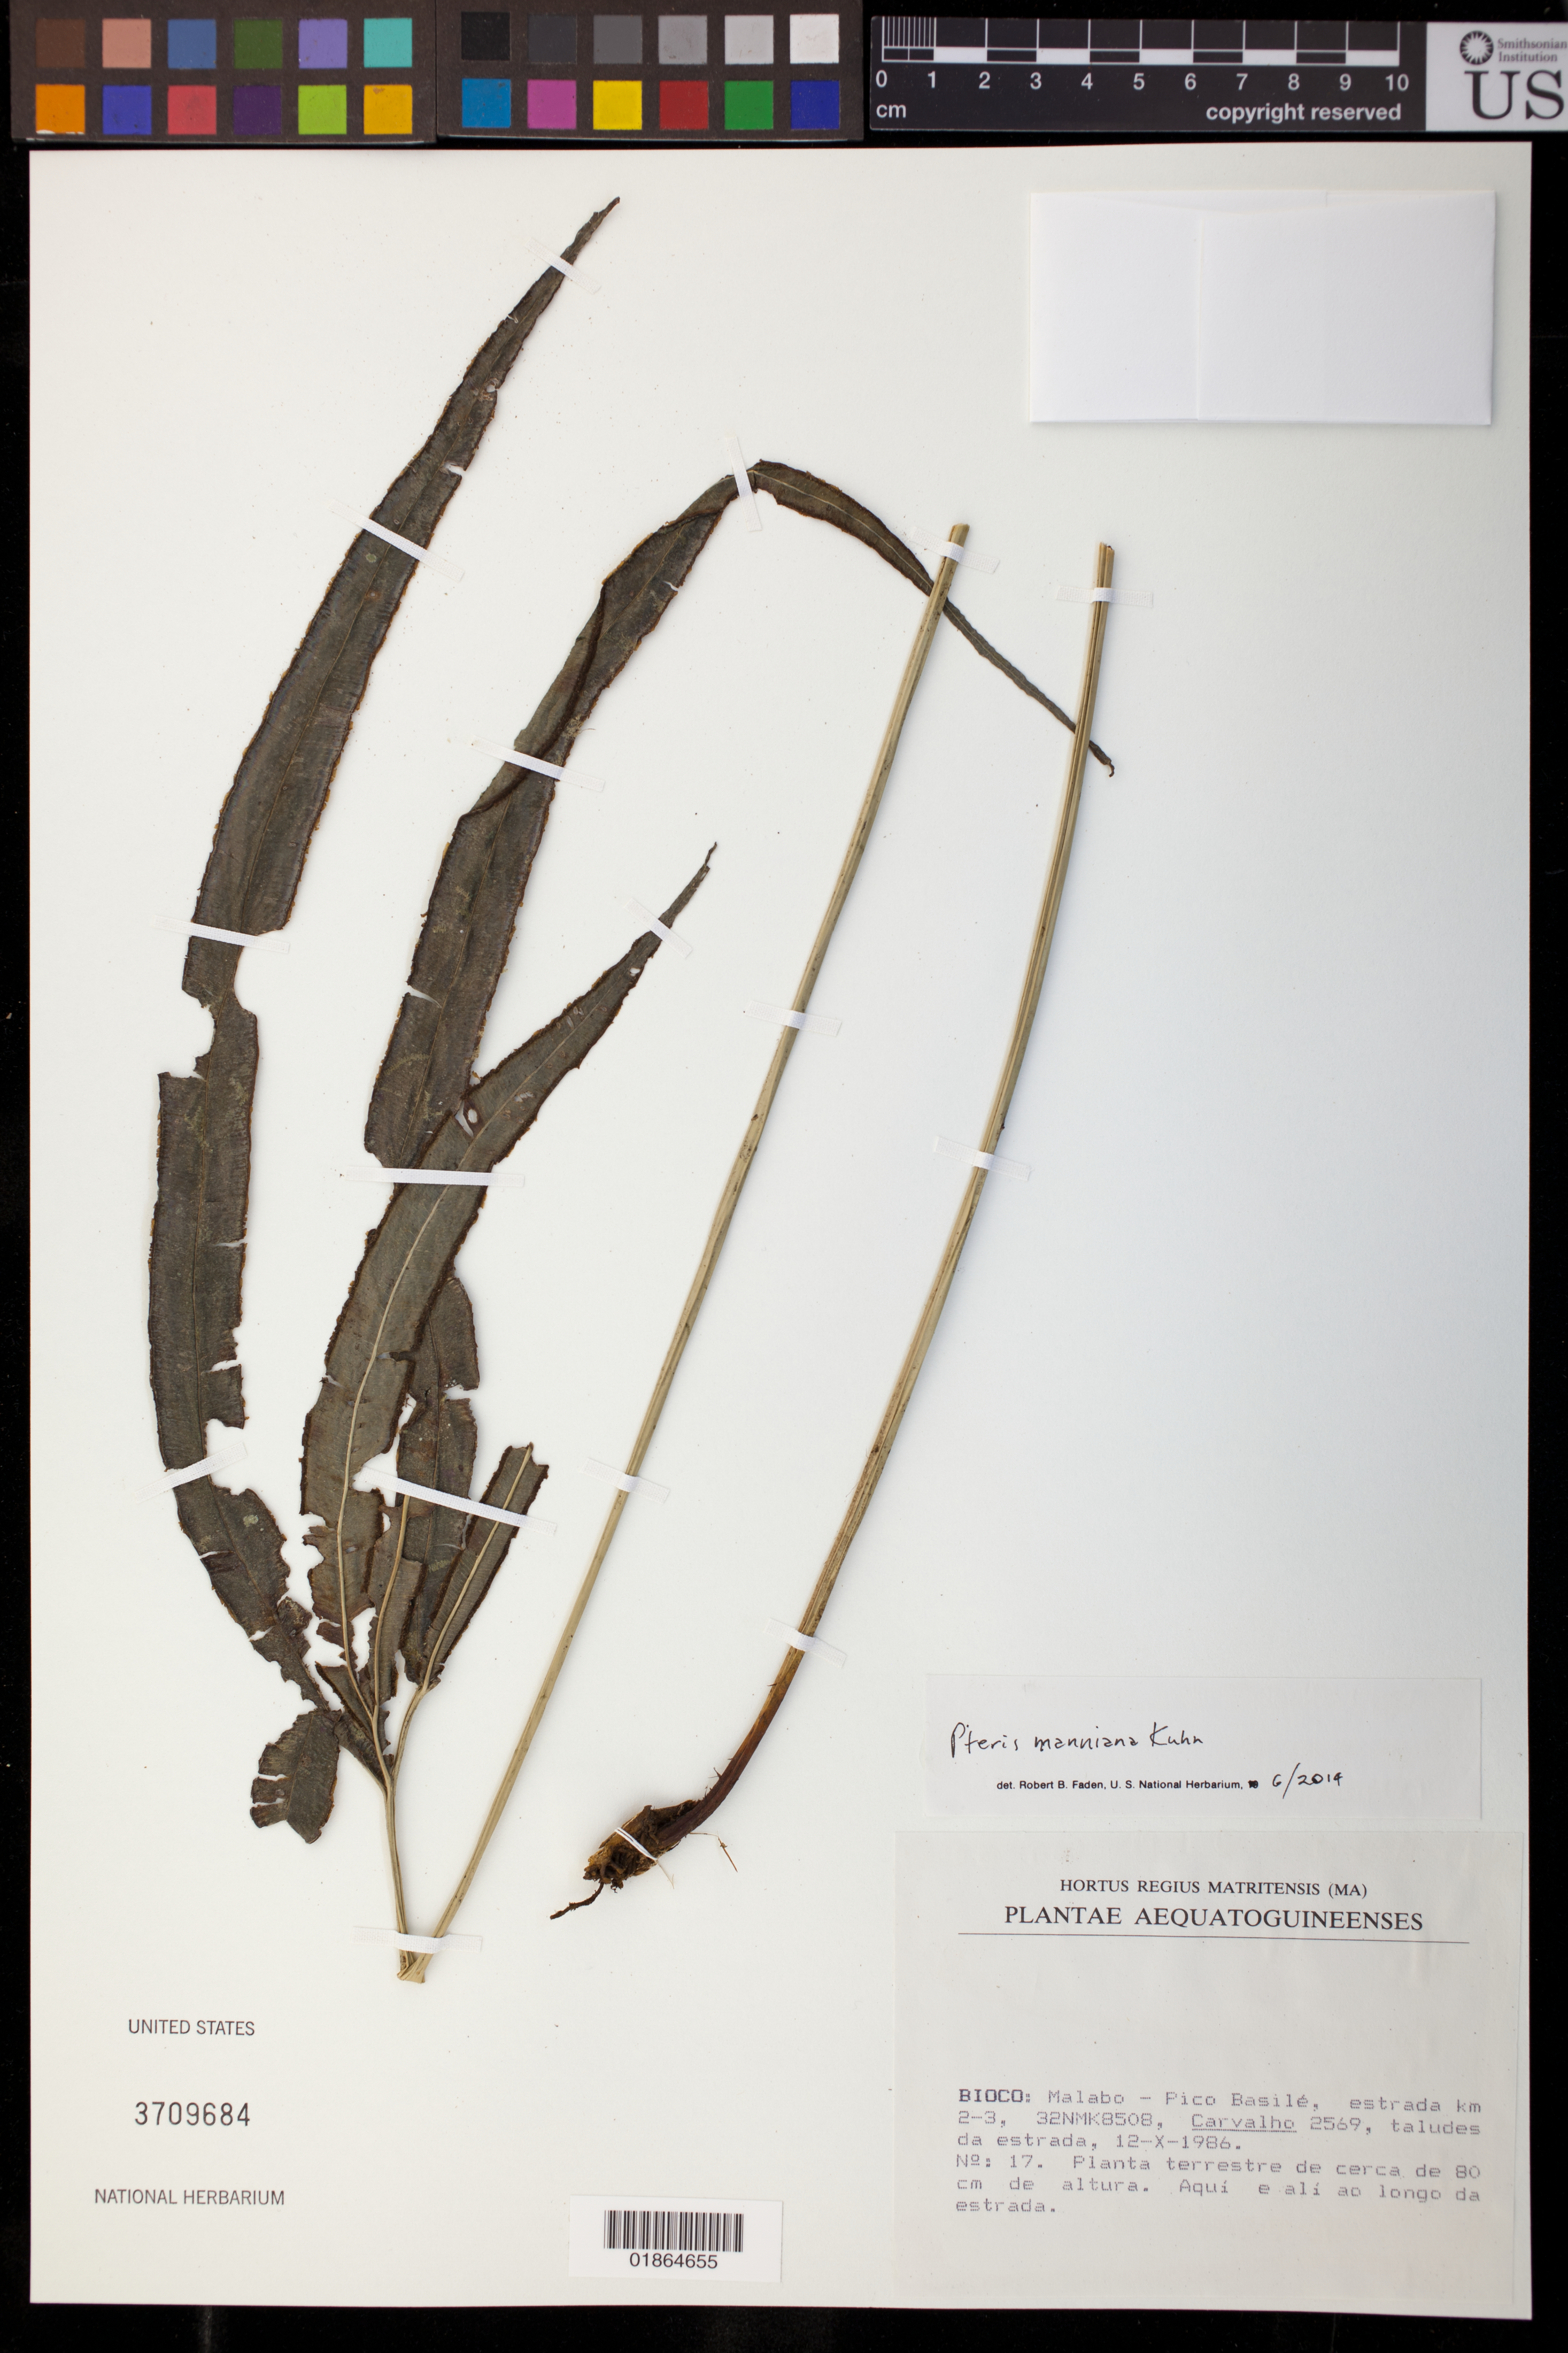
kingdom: Plantae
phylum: Tracheophyta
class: Polypodiopsida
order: Polypodiales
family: Pteridaceae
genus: Pteris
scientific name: Pteris manniana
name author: Mett. ex Kuhn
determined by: Faden, Robert B., (US), Smithsonian Institution - National Museum of Natural History (UNITED STATES)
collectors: Carvalho, --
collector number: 2569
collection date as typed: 12-X-1986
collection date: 1986-10-12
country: Equatorial Guinea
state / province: Bioko Norte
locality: Malabo-Pico Basile, estrada km 2-3, 32NMK8508.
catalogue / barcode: US 3709684